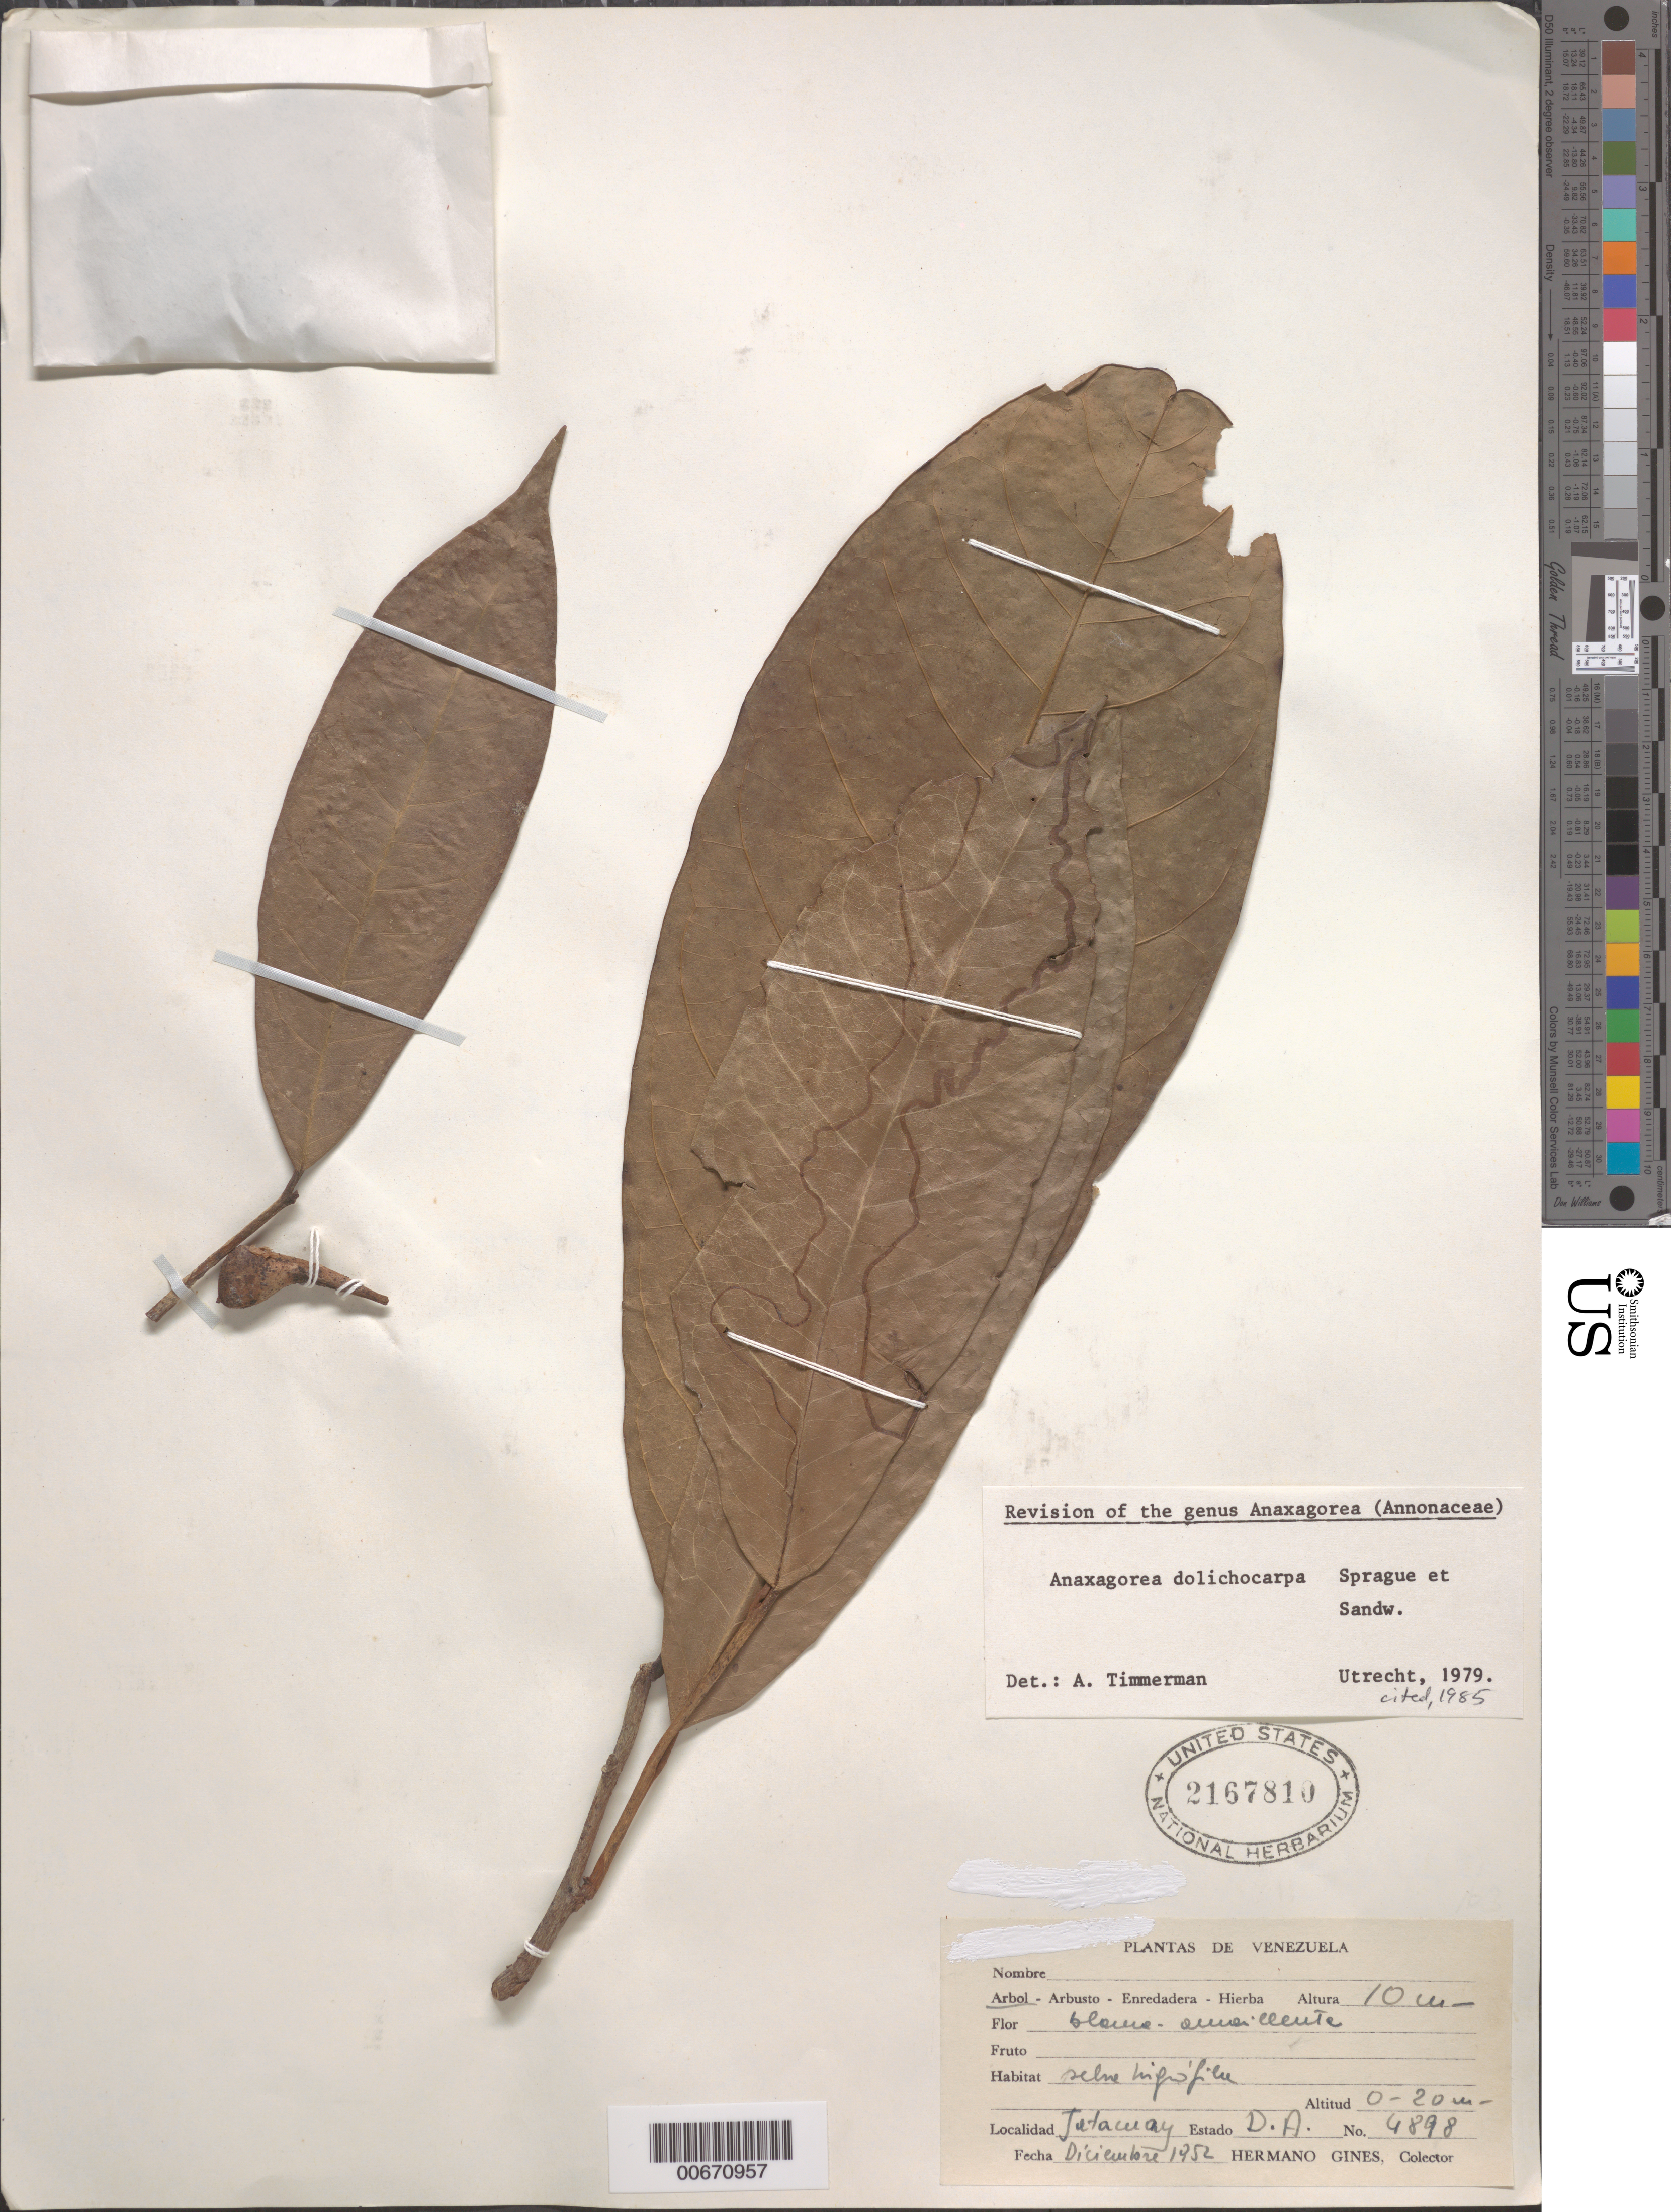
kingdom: Plantae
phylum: Tracheophyta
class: Magnoliopsida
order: Magnoliales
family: Annonaceae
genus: Anaxagorea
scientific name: Anaxagorea dolichocarpa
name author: Sprague & Sandwith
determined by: Timmerman, A.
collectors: H. Gines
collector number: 4898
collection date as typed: Dec-52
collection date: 1952-12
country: Venezuela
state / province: Delta Amacuro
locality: Jotacuay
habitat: Selva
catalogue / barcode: US 2167810